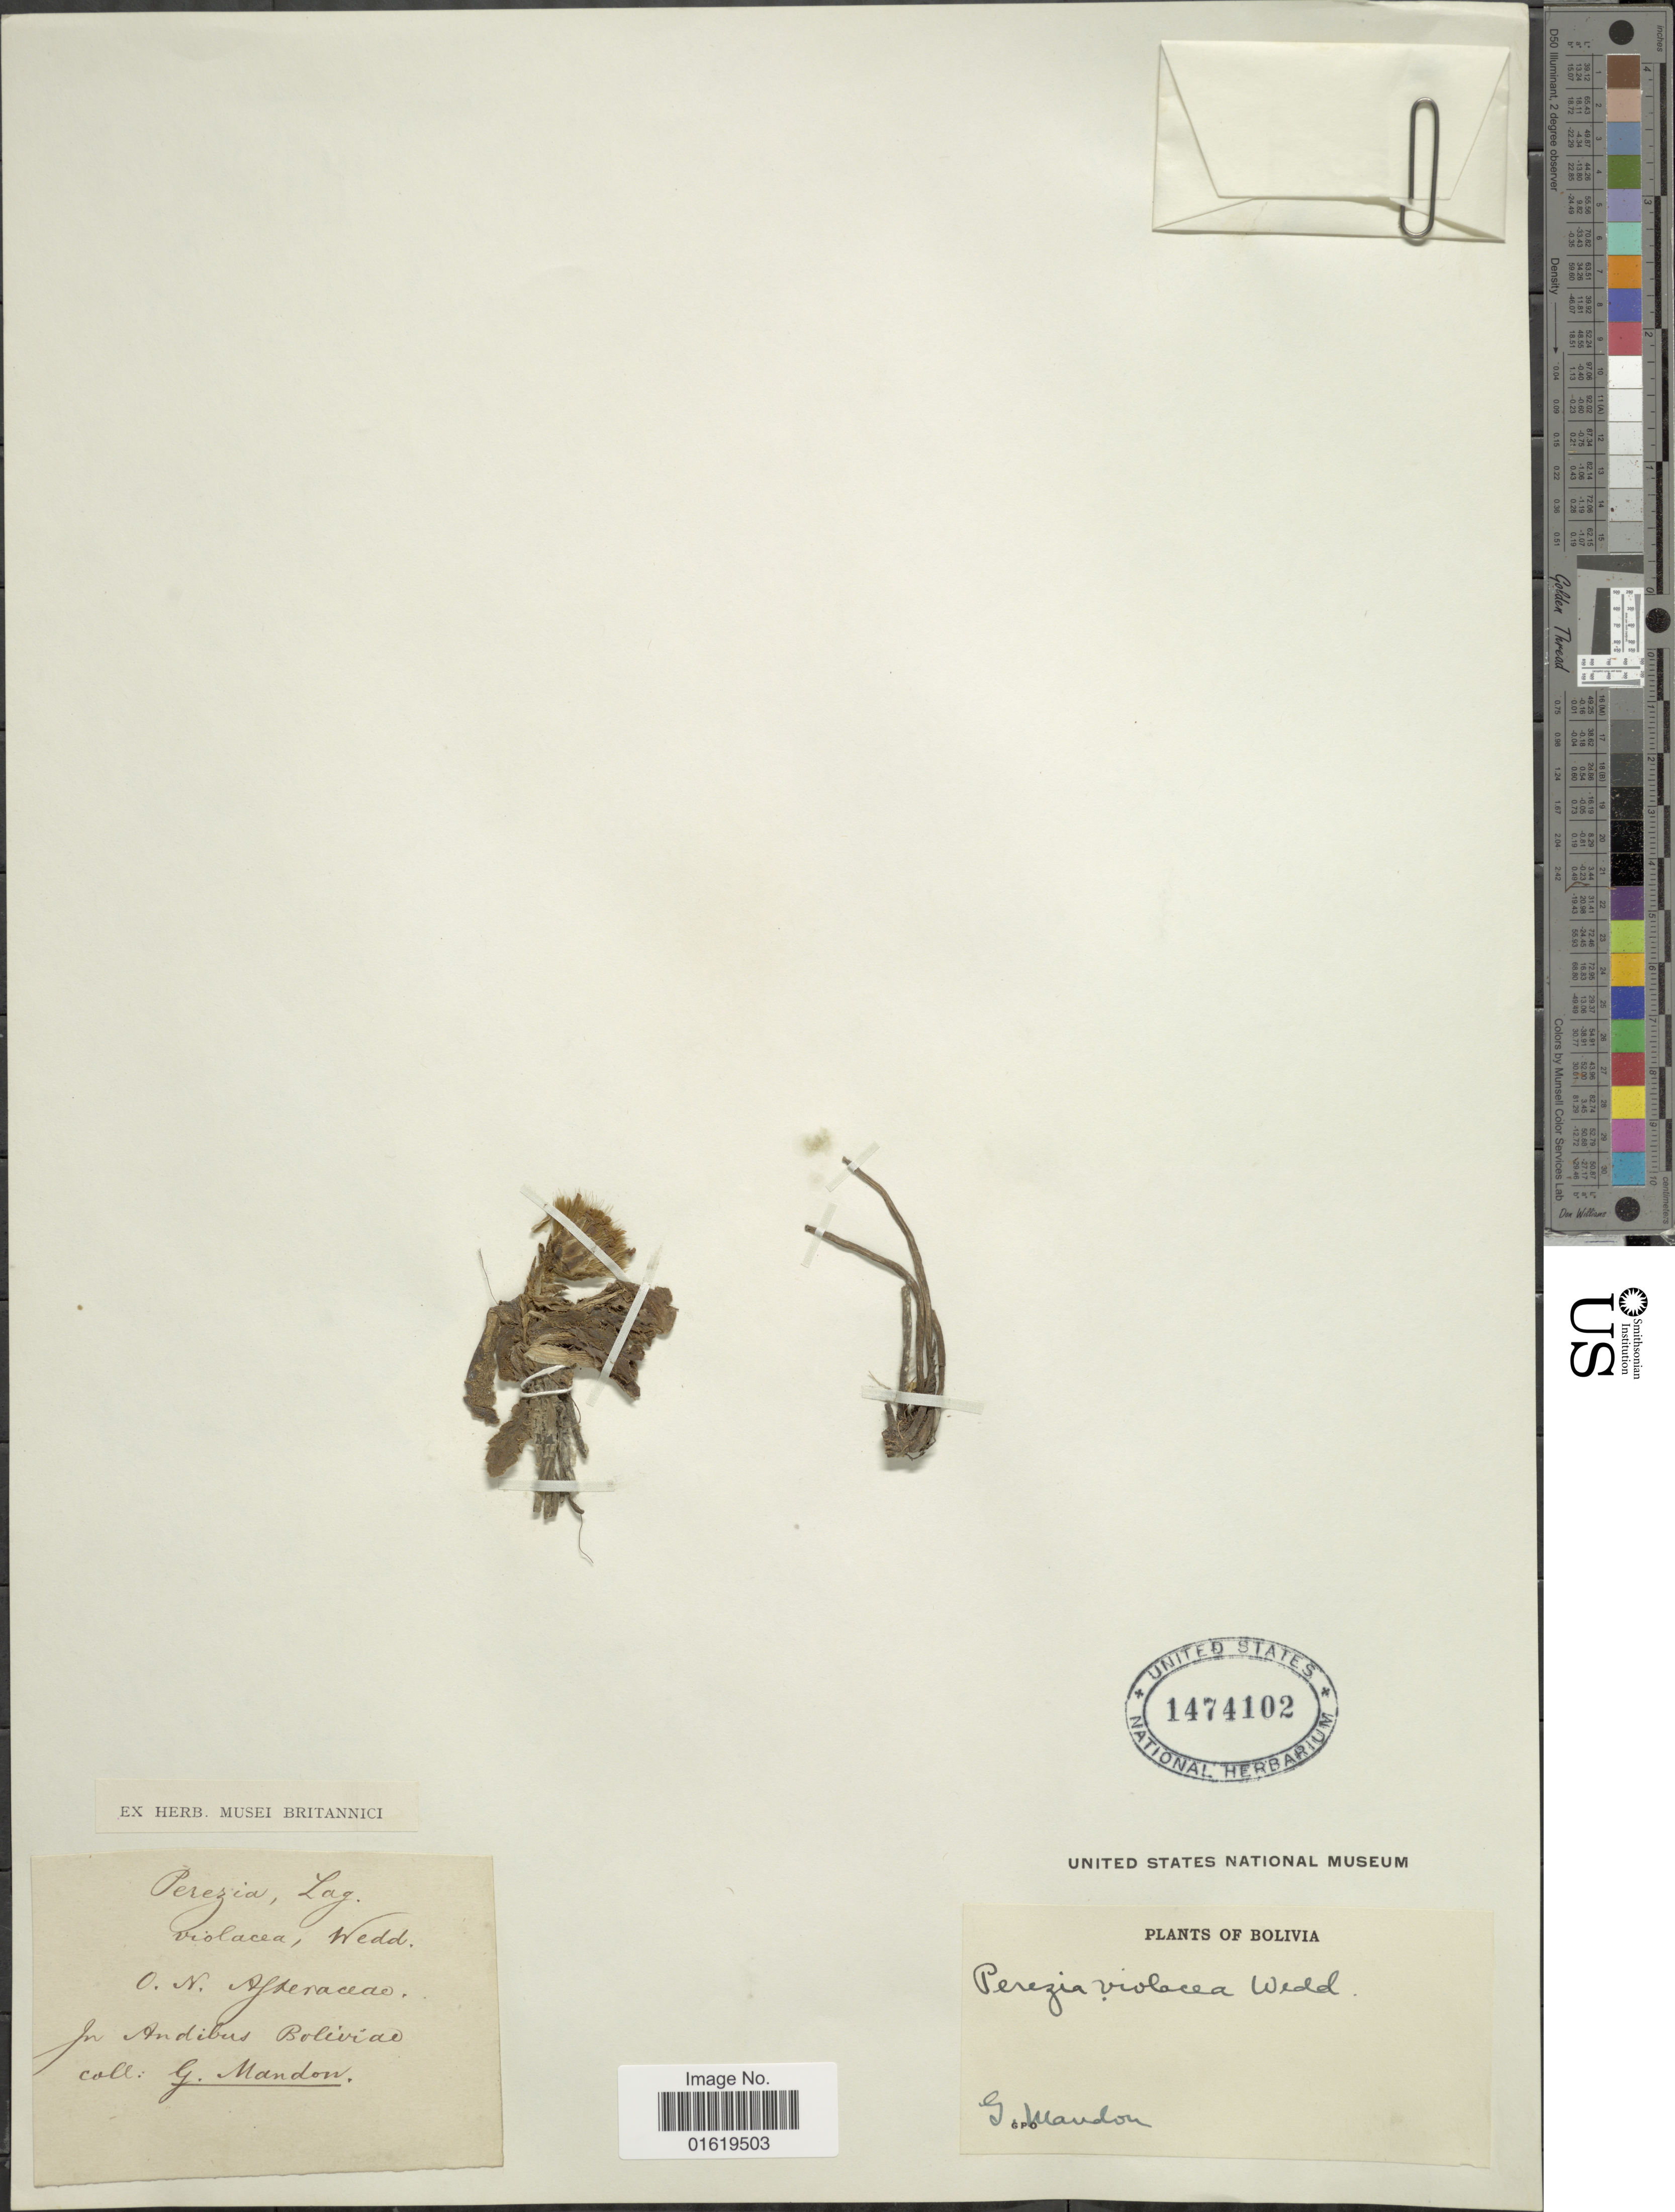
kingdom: Plantae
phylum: Tracheophyta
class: Magnoliopsida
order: Asterales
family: Asteraceae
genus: Perezia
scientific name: Perezia coerulescens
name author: Wedd.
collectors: G. Mandon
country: Bolivia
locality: O.N. Afteraceao, in Andibus Boliviae.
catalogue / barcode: US 1474102